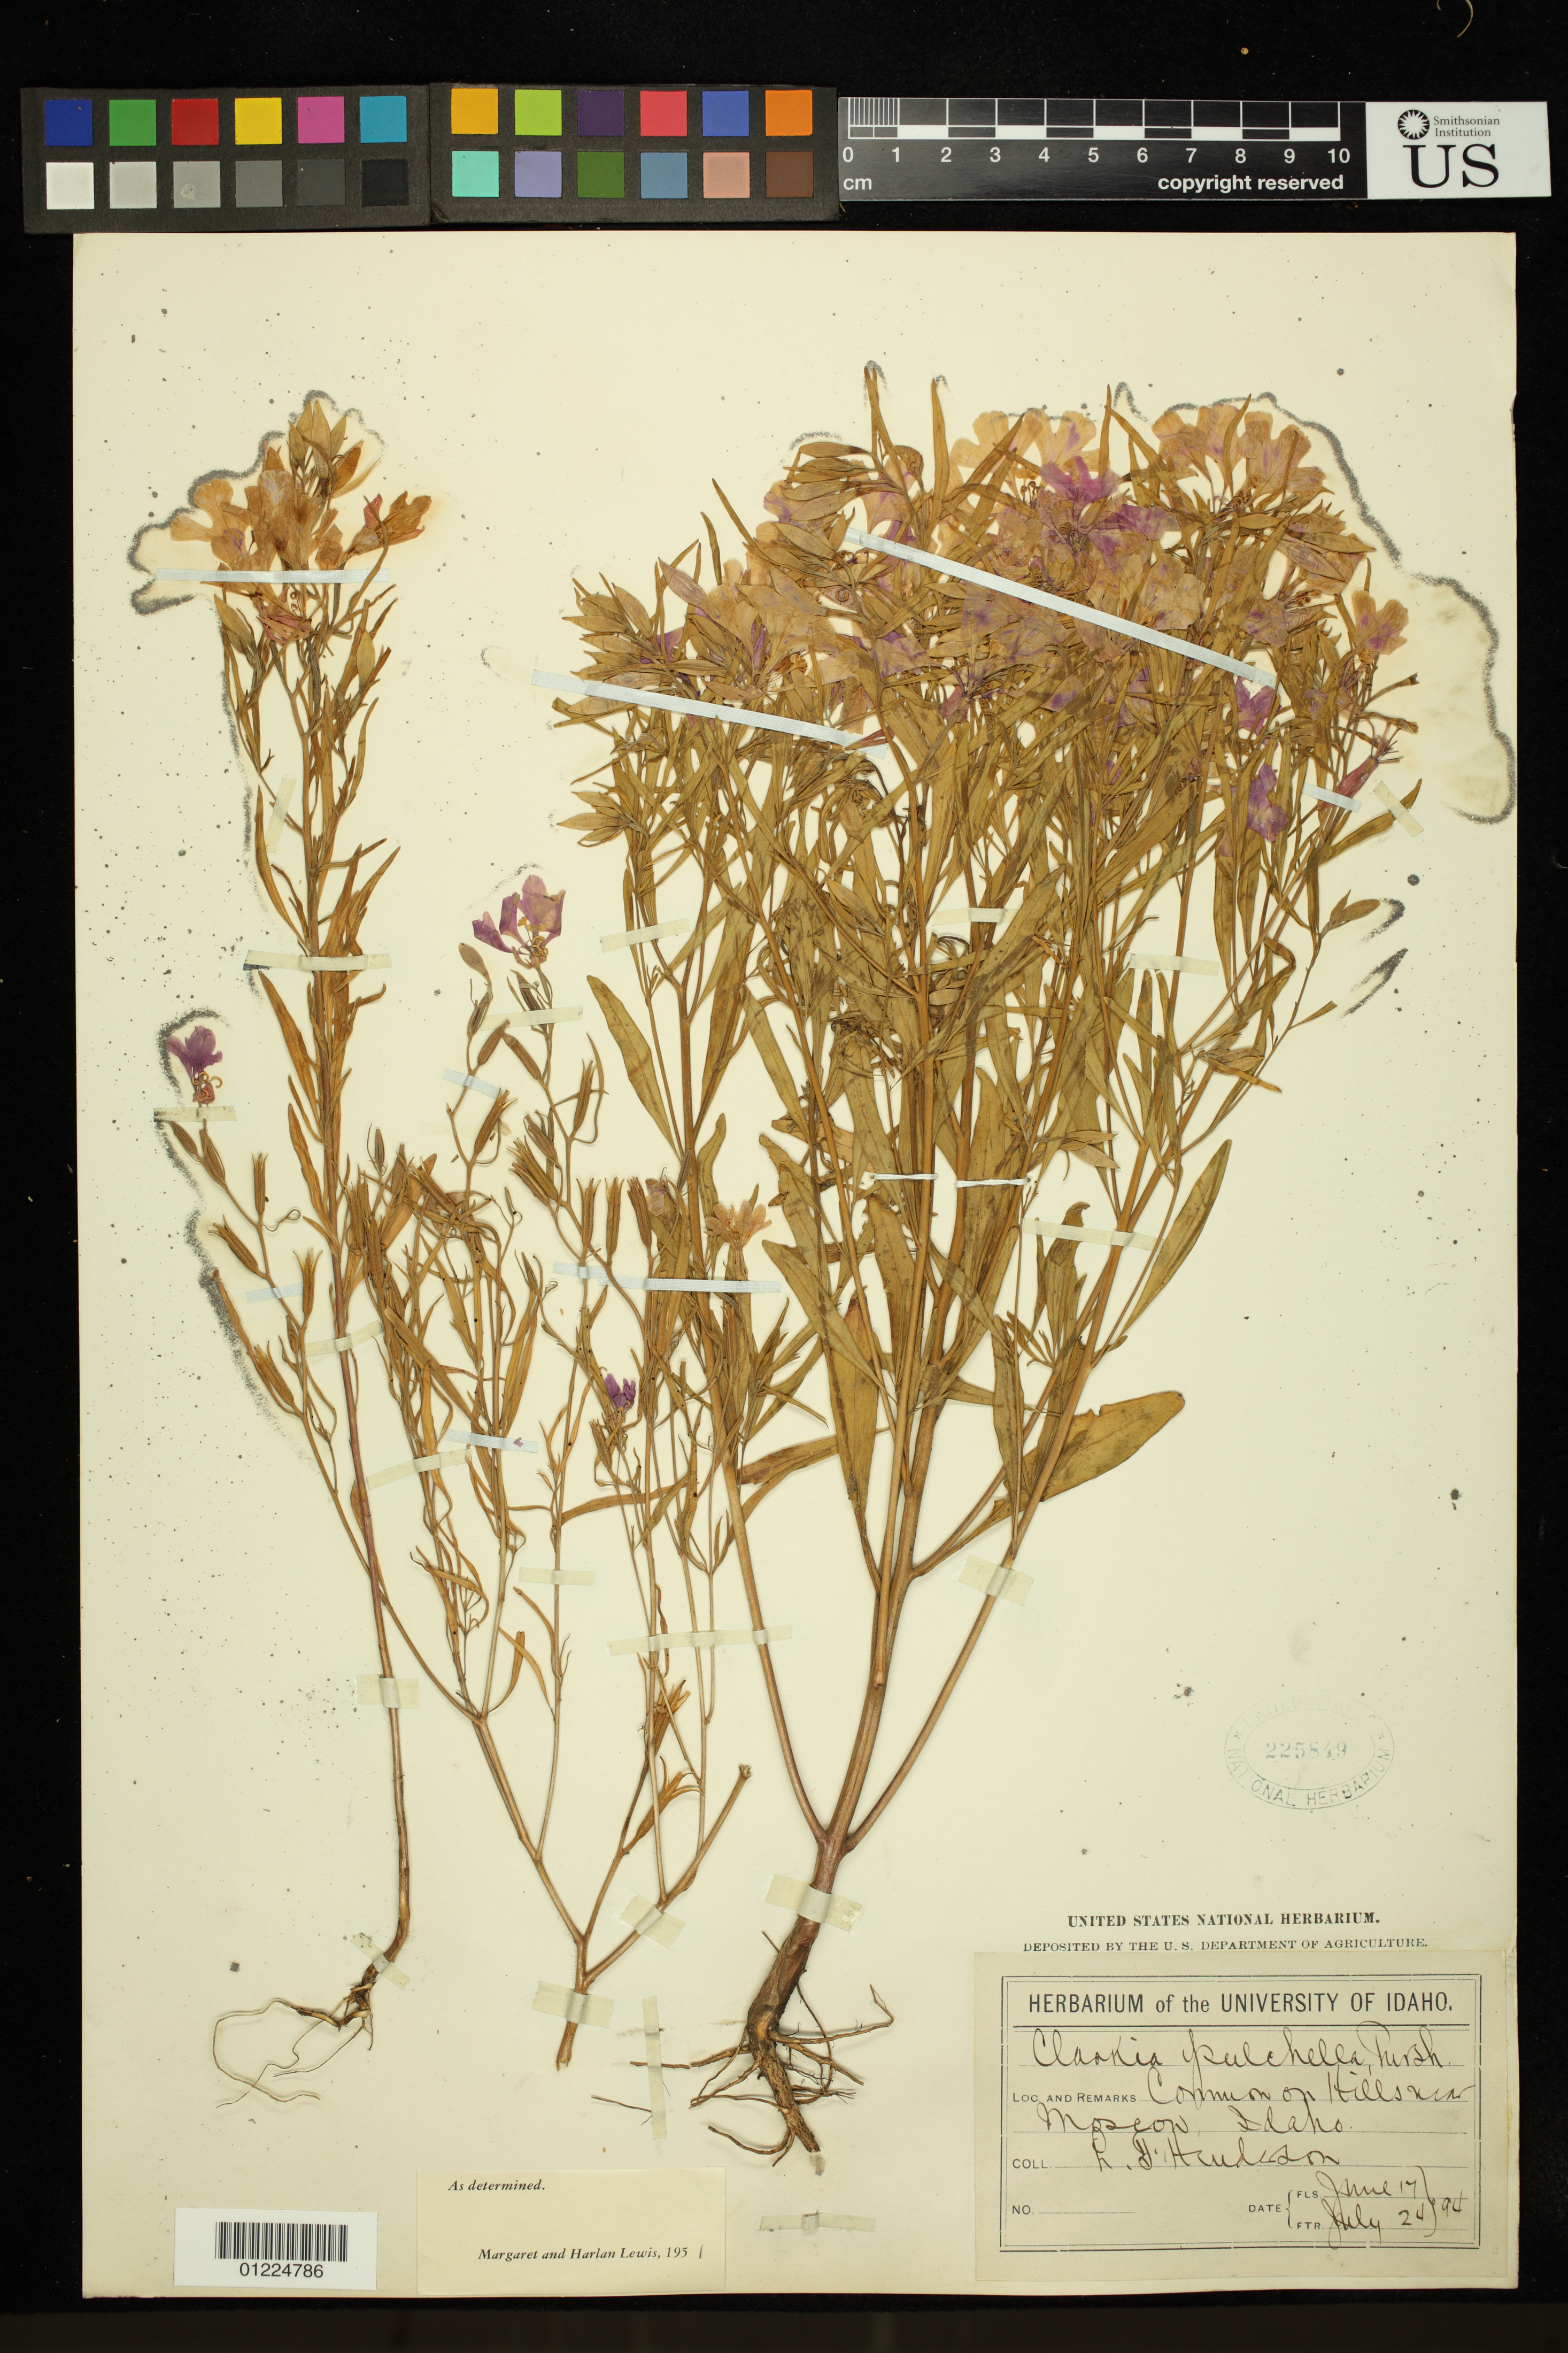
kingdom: Plantae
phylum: Tracheophyta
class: Magnoliopsida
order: Myrtales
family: Onagraceae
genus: Clarkia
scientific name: Clarkia pulchella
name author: Pursh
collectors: L. F. Henderson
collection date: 1894-06-17/1894-07-24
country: United States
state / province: Idaho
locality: Moscow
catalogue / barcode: US 225849